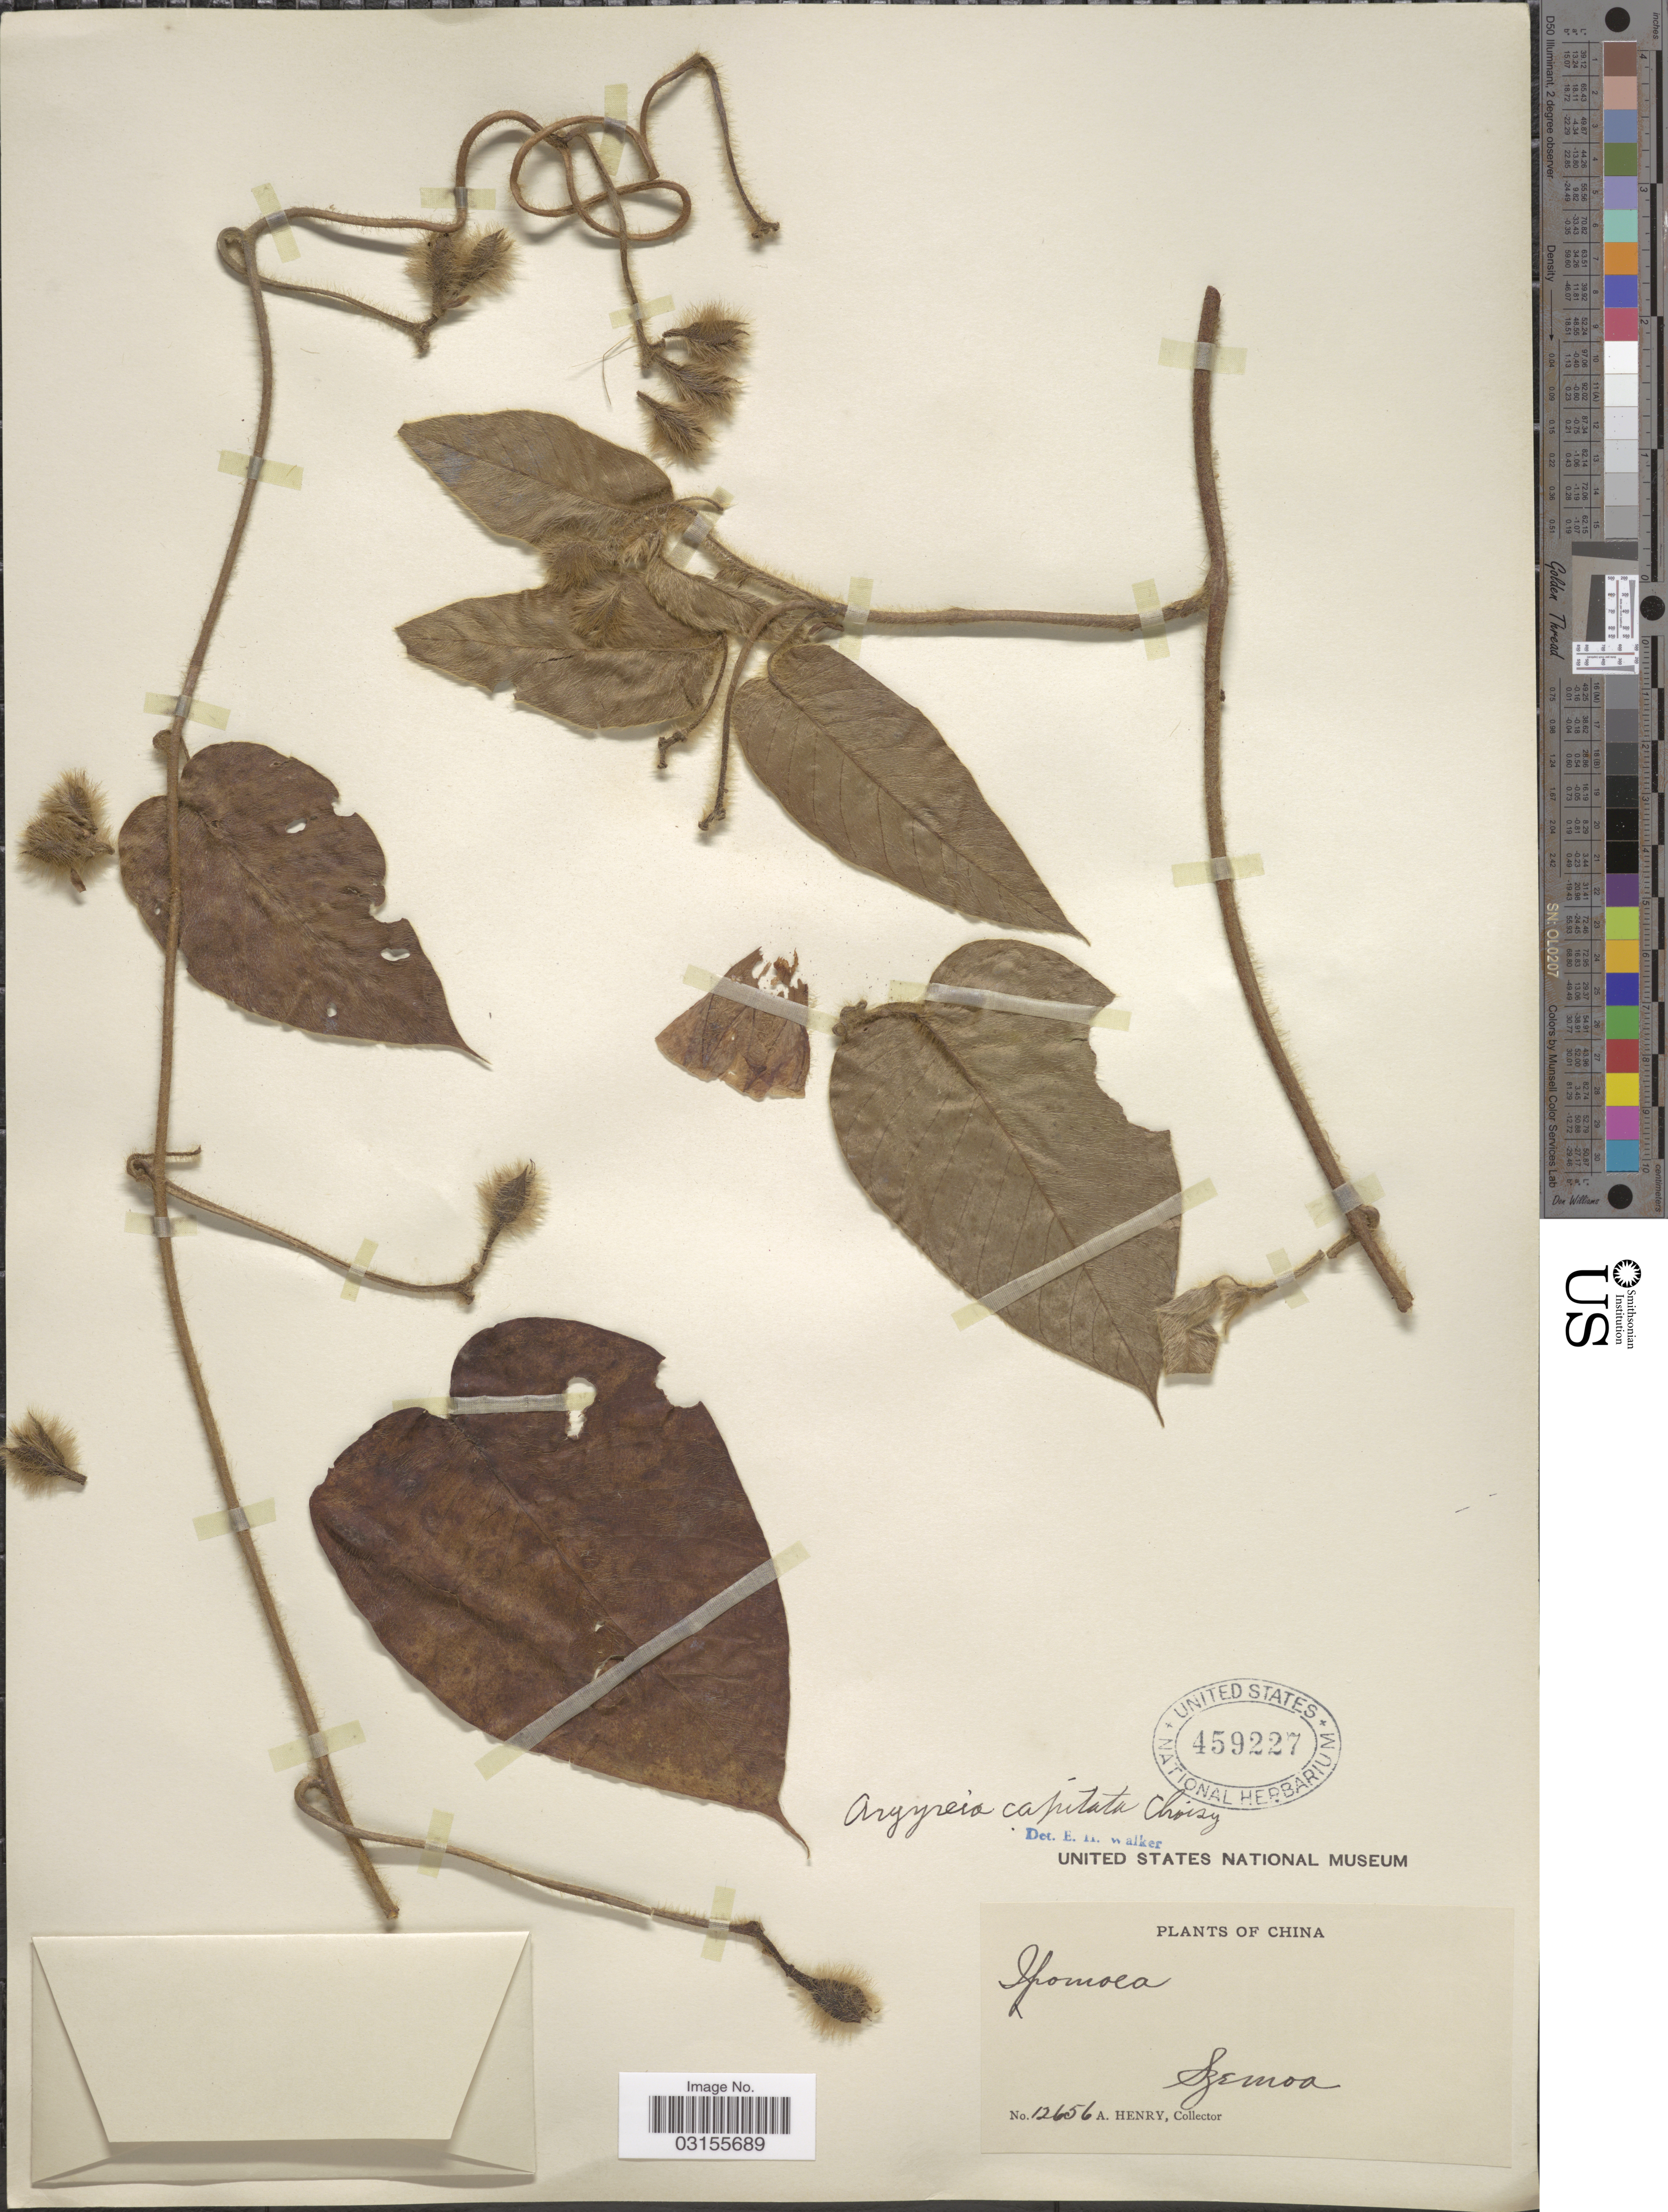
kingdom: Plantae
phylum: Tracheophyta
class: Magnoliopsida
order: Solanales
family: Convolvulaceae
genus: Argyreia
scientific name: Argyreia capitata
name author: (Vahl) Choisy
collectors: A. Henry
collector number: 12656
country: China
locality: Szemoa.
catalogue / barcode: US 459227